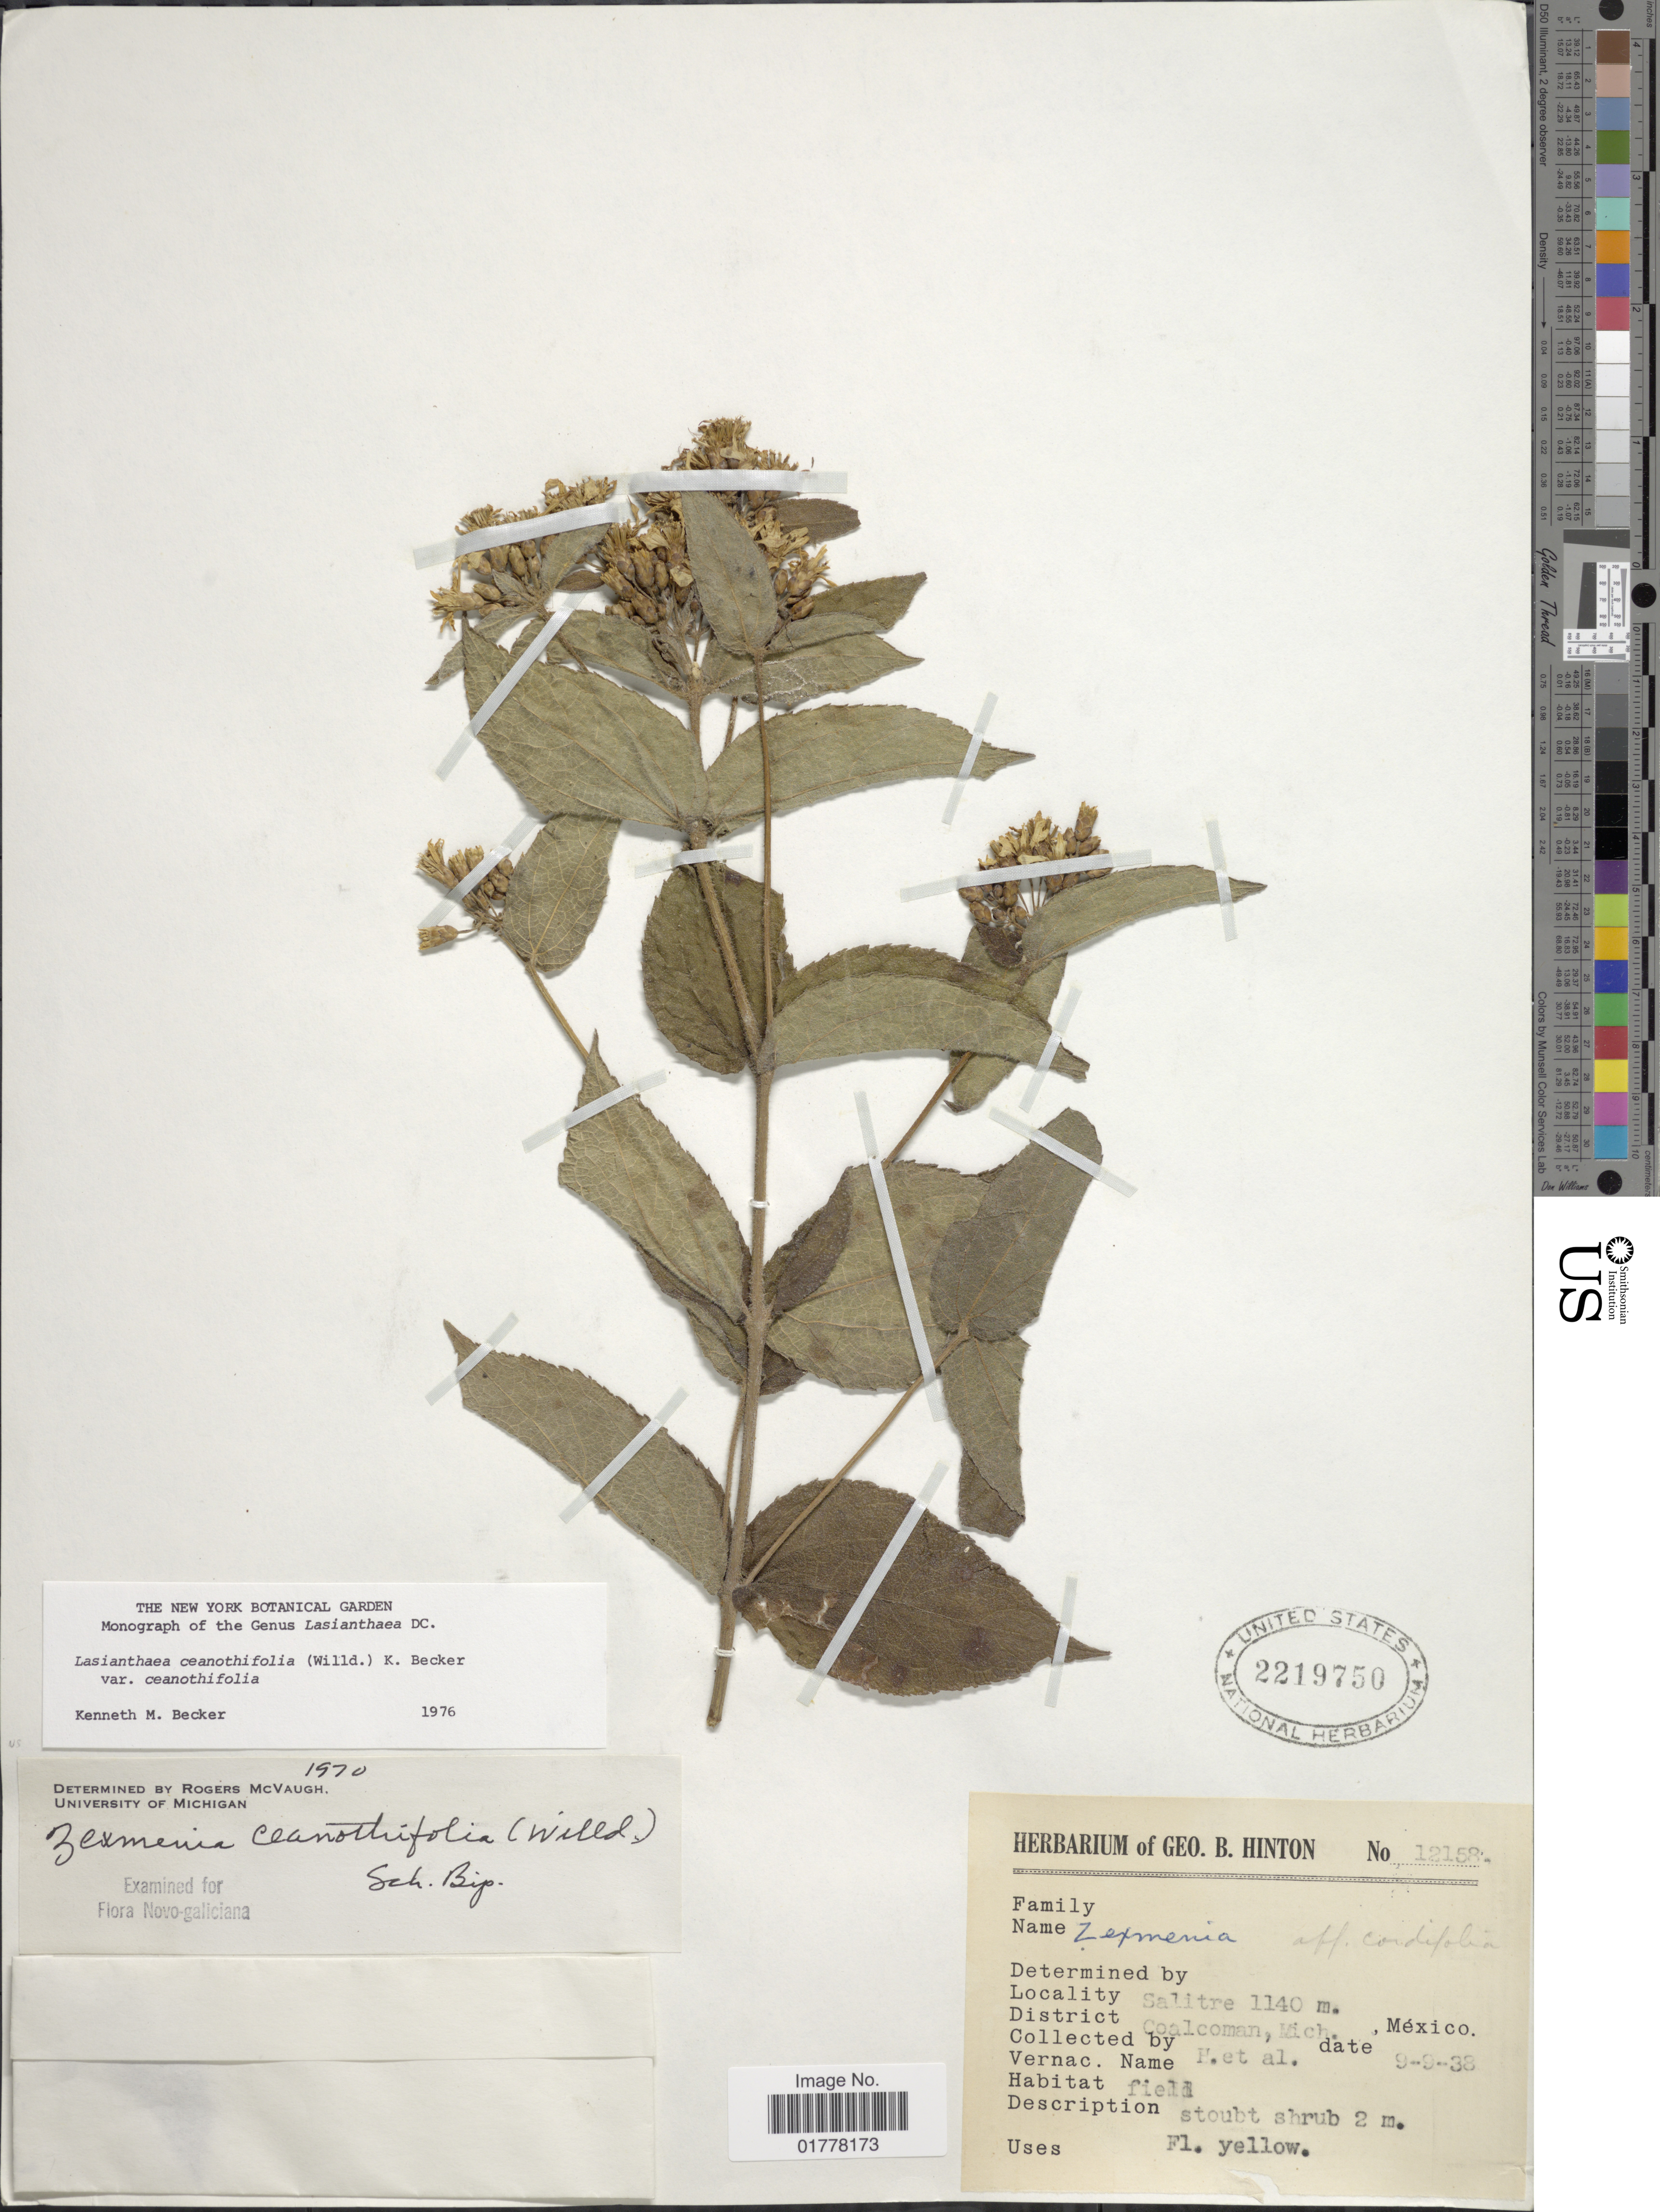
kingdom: Plantae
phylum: Tracheophyta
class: Magnoliopsida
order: Asterales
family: Asteraceae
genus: Lasianthaea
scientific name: Lasianthaea ceanothifolia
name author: (Willd.) K.M. Becker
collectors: G. B. Hinton & et al.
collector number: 12158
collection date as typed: Transcribed d/m/y: 9/9/38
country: Mexico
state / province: Michoacán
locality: Salitre. District Coalcoman, Mich., México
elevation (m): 1140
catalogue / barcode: US 2219750